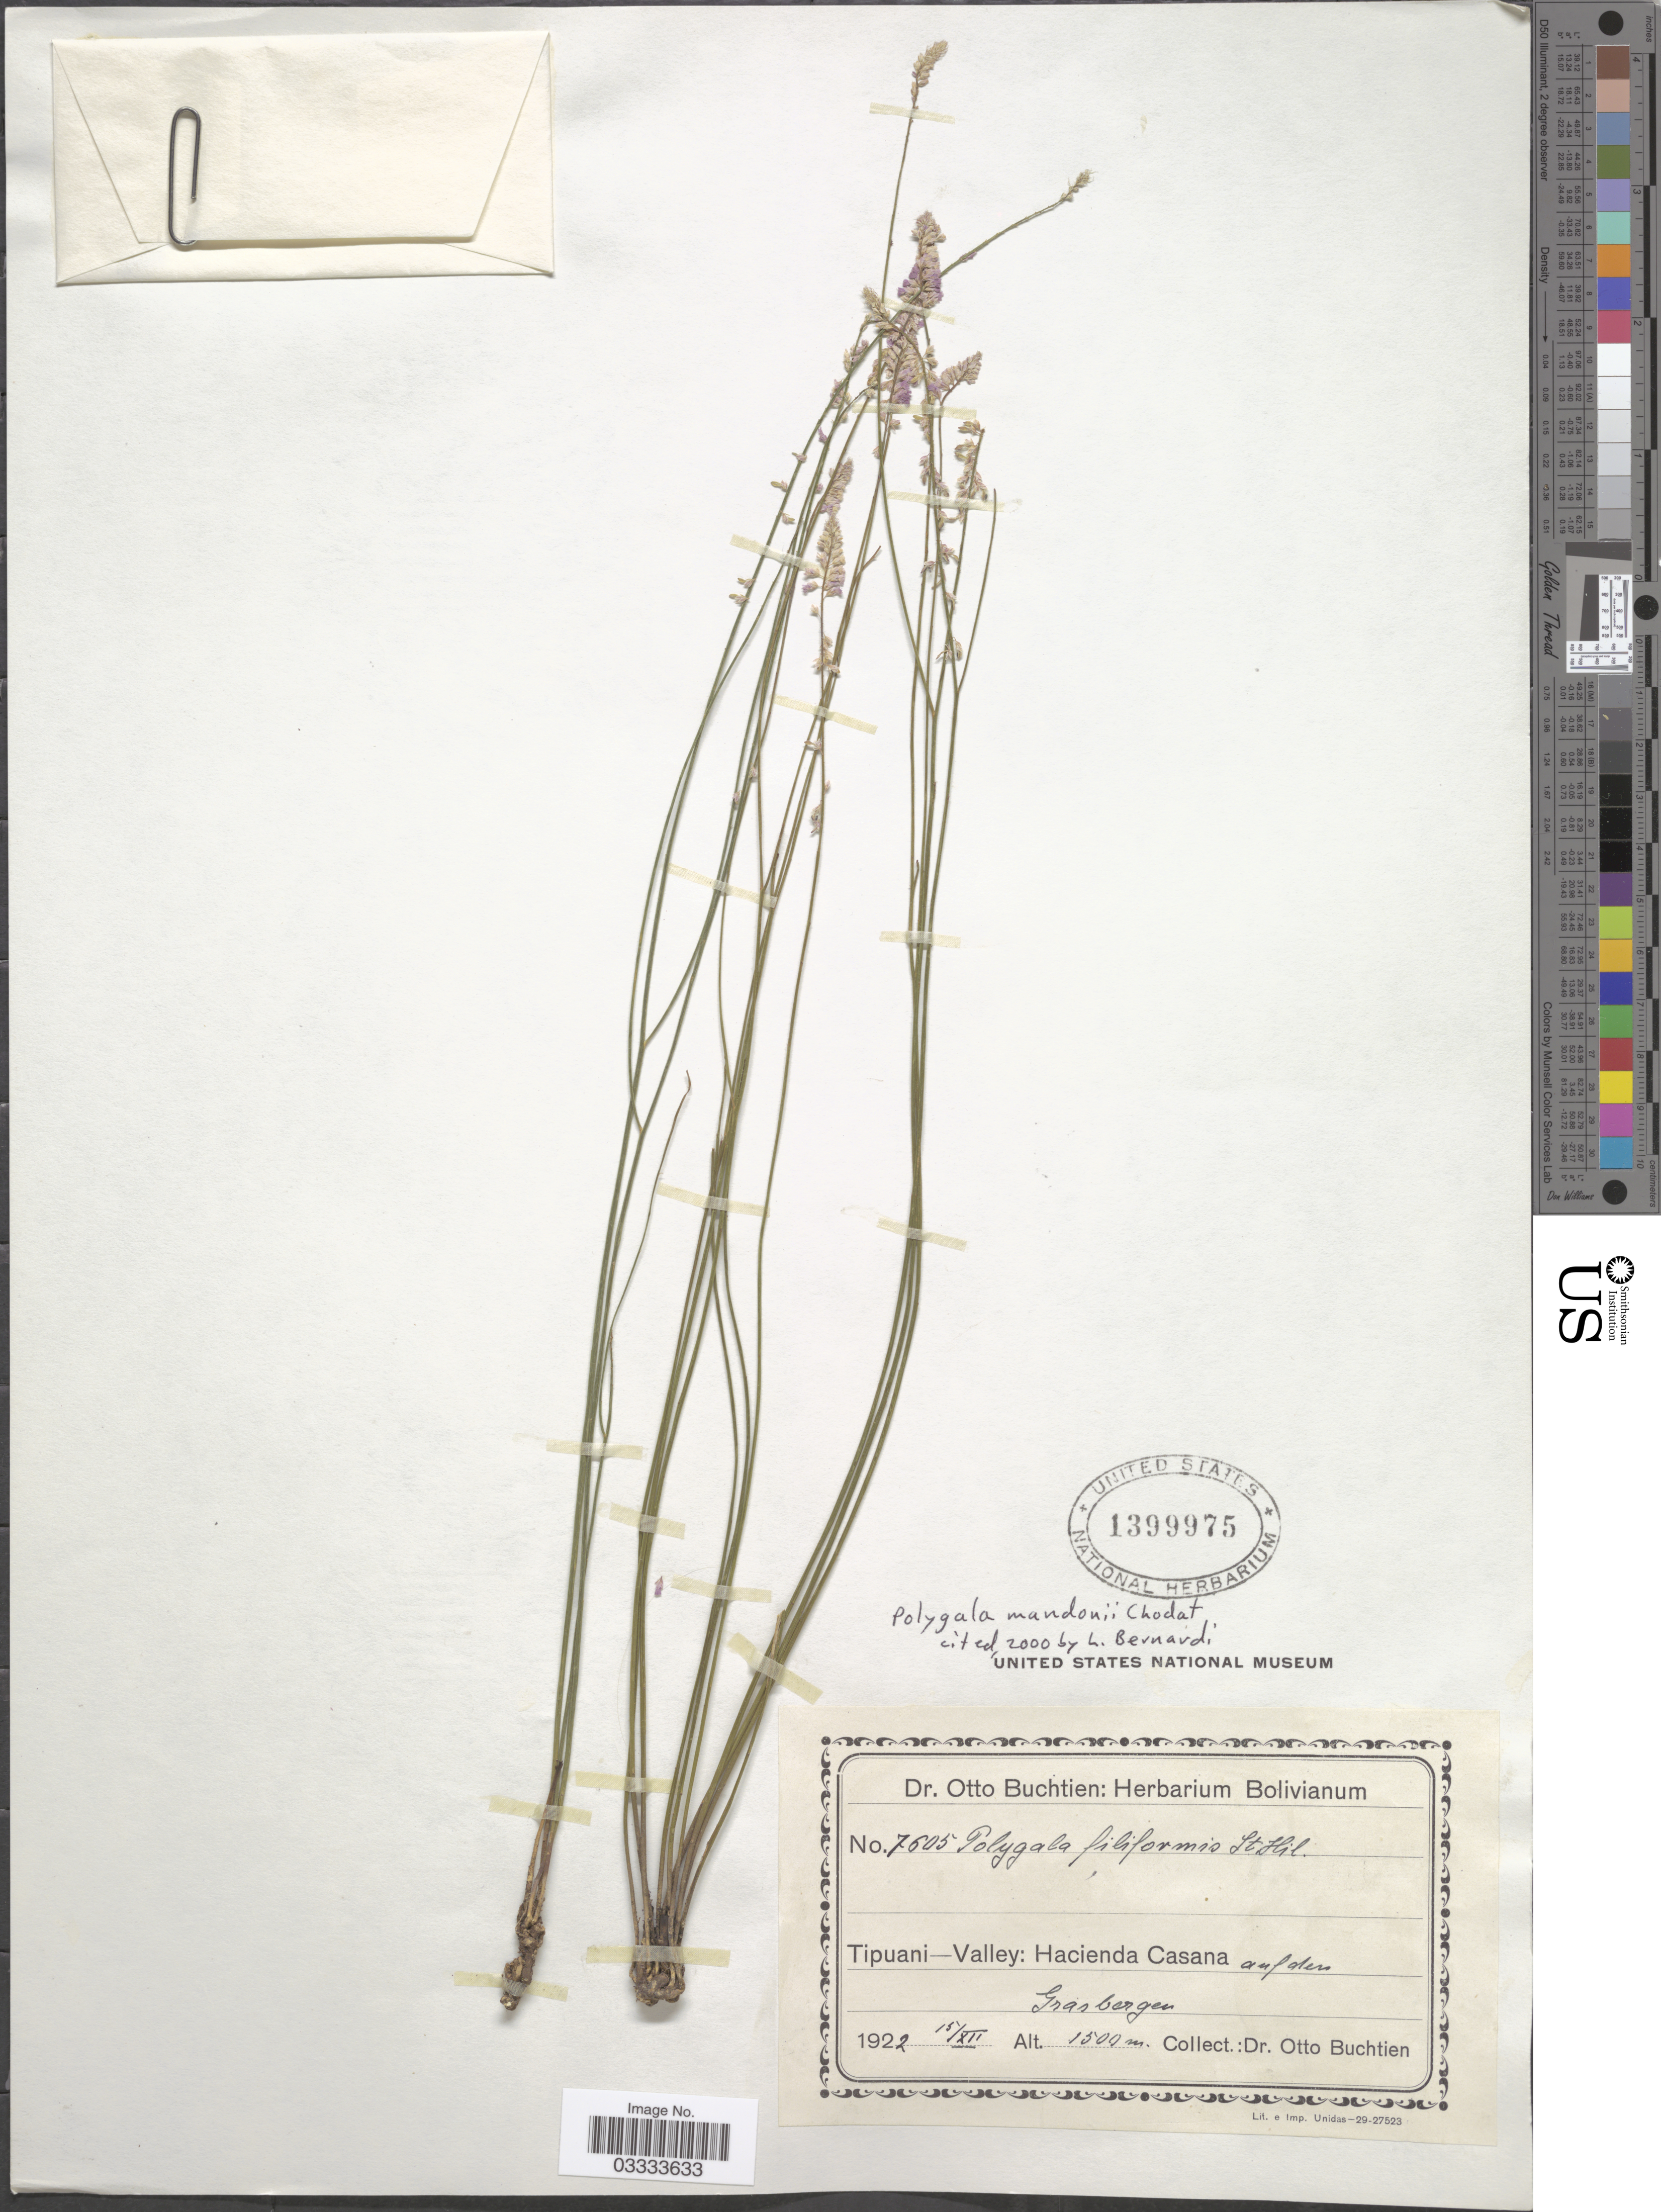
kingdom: Plantae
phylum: Tracheophyta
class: Magnoliopsida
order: Fabales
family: Polygalaceae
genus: Polygala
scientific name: Polygala mandoni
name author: Chodat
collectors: O. Buchtien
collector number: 7605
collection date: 1922-12-15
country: Bolivia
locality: Tipuani-Valley: Hacienda Casana aufden Grasbergen.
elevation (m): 1500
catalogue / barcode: US 1399975